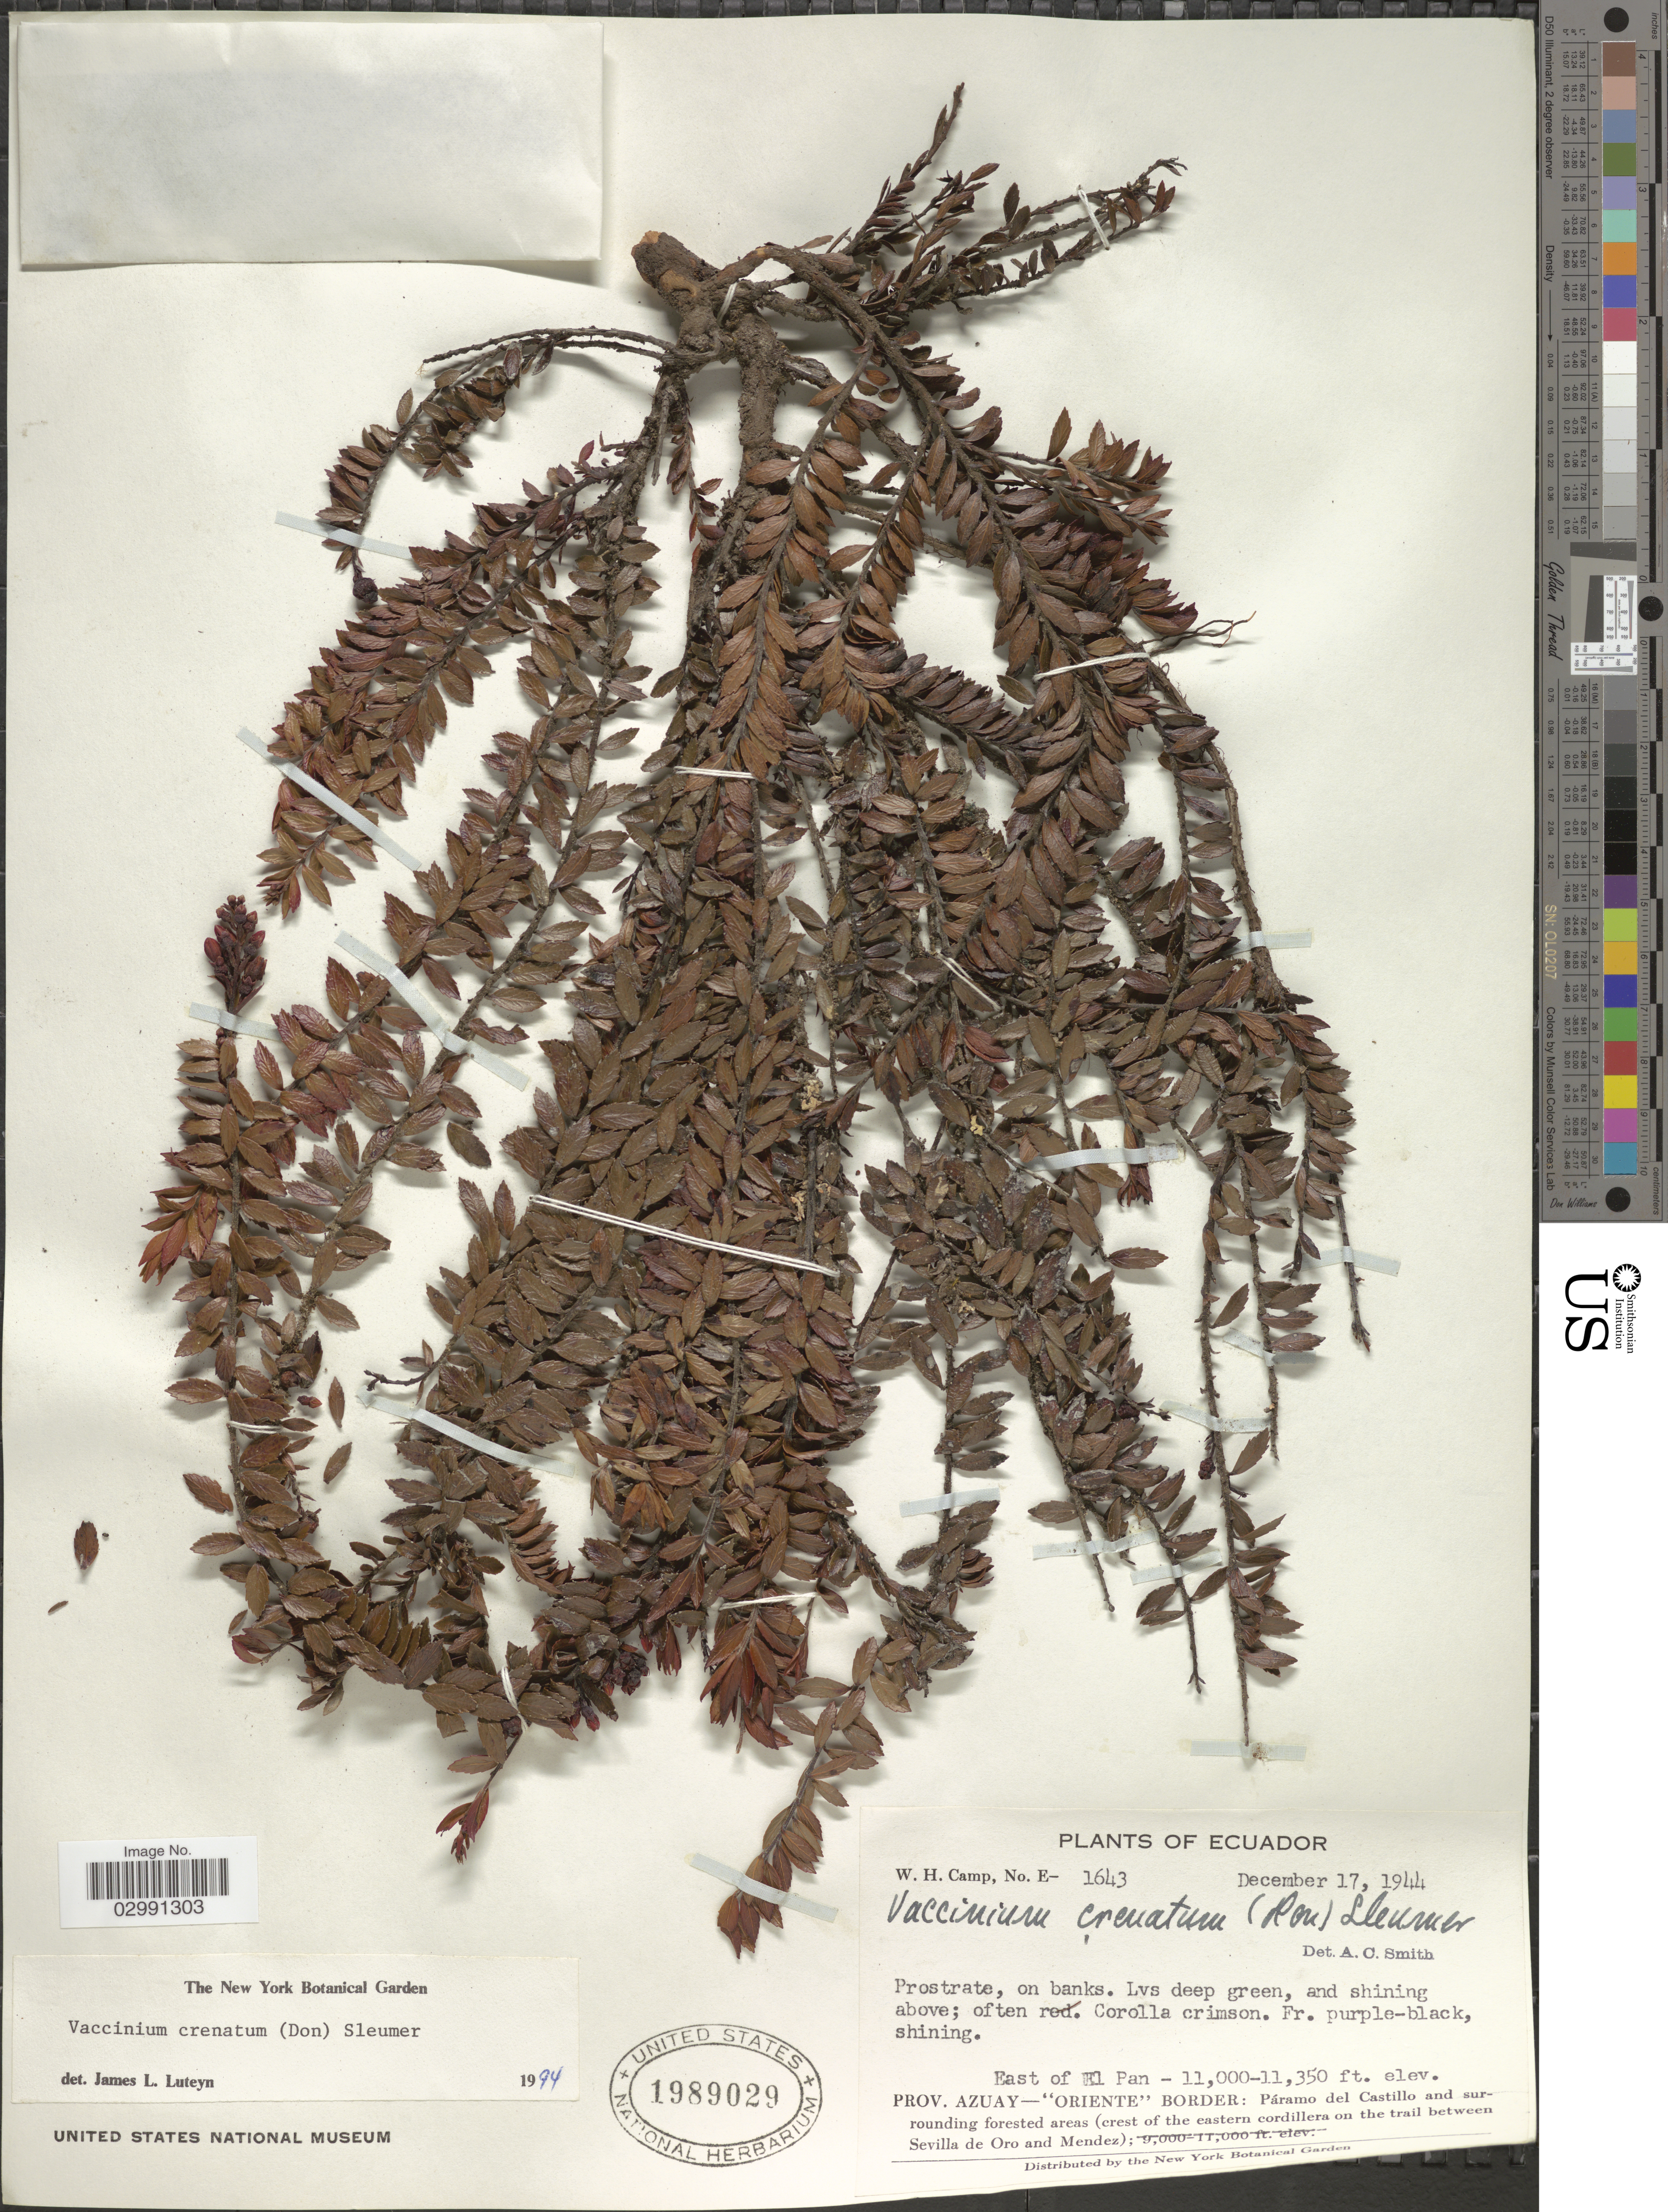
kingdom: Plantae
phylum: Tracheophyta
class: Magnoliopsida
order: Ericales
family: Ericaceae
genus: Vaccinium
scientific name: Vaccinium crenatum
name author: (G. Don) Sleumer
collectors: W. H. Camp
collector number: E-1643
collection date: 1944-12-17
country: Ecuador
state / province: Azuay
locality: East of El Pan. Prov. Azuay - "Oriente" Border: Páramo del Castillo and surrounding forested areas (crest of the eastern cordillera on the trail between Sevilla de Oro and Mendez).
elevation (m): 3353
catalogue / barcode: US 1989029